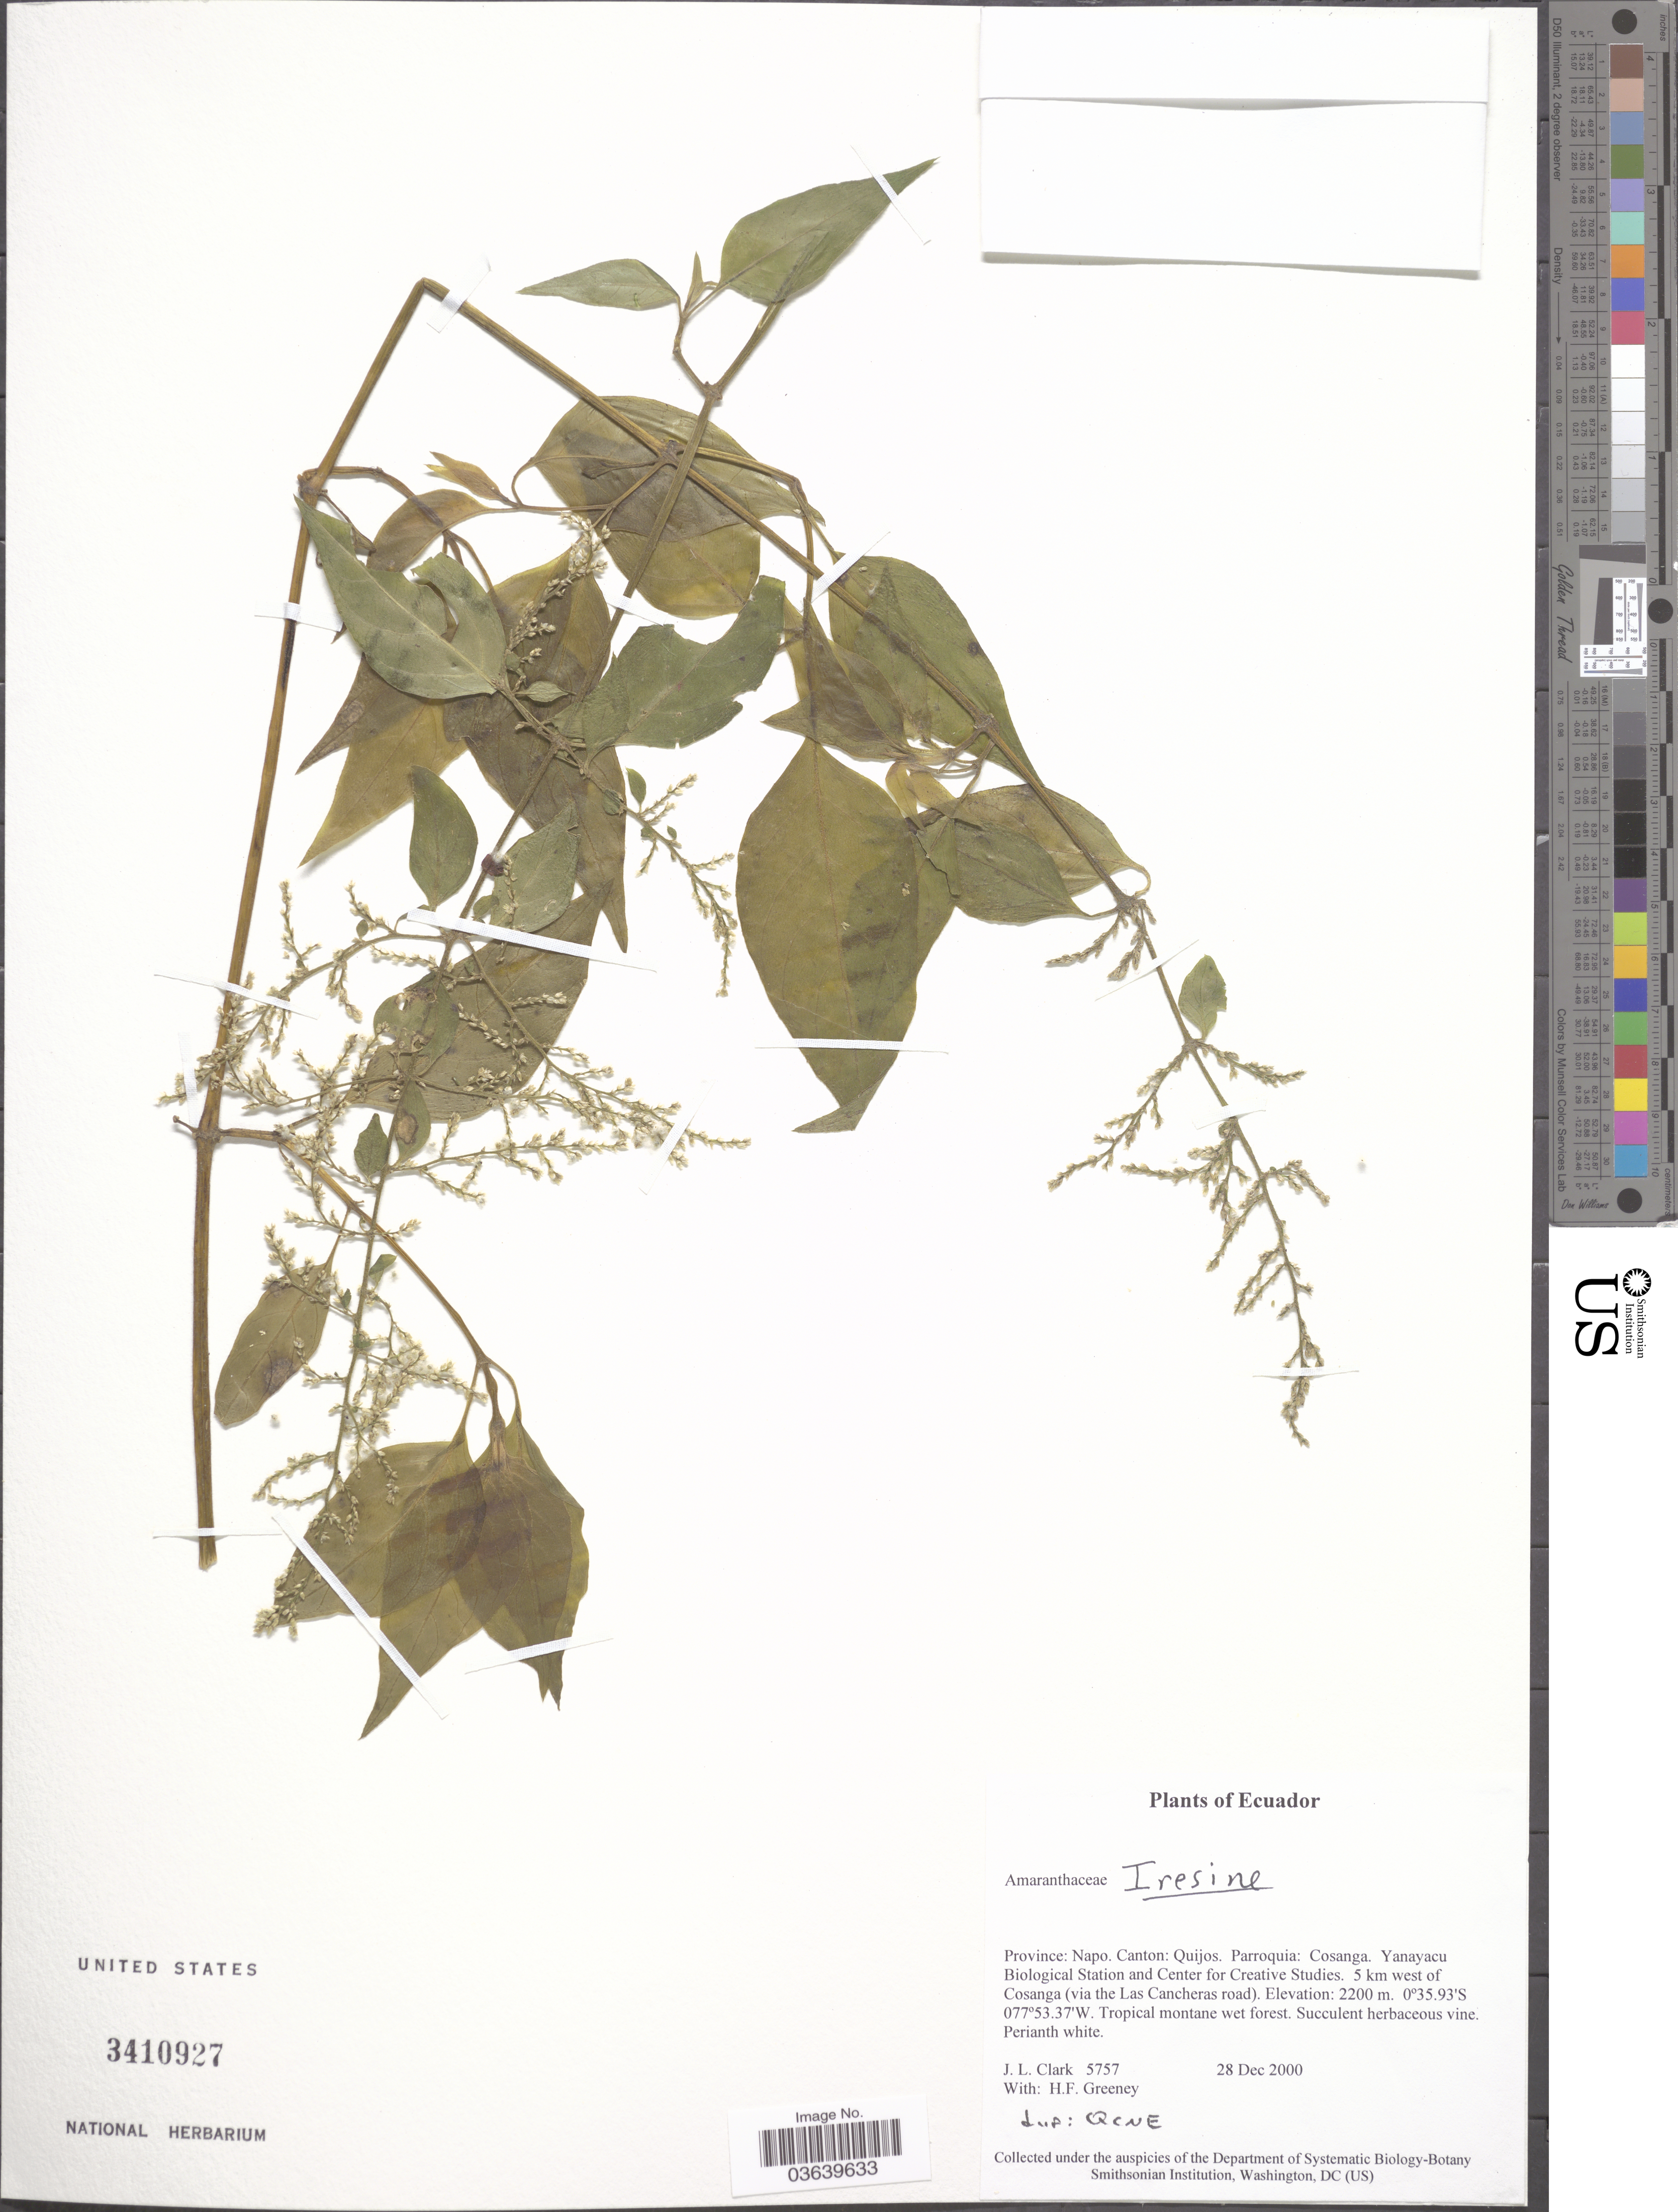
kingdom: Plantae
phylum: Tracheophyta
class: Magnoliopsida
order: Caryophyllales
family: Amaranthaceae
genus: Iresine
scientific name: Iresine sp.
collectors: J. F. Clark & H. Greeney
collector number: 5757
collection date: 2000-12-28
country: Ecuador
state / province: Napo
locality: Canton: Quijos. Parroquia: Cosanga. Yanayacu Biological Station and Center for Creative Studies. 5 km west of Cosanga (via the Las Cancheras road).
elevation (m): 2200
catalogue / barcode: US 3410927